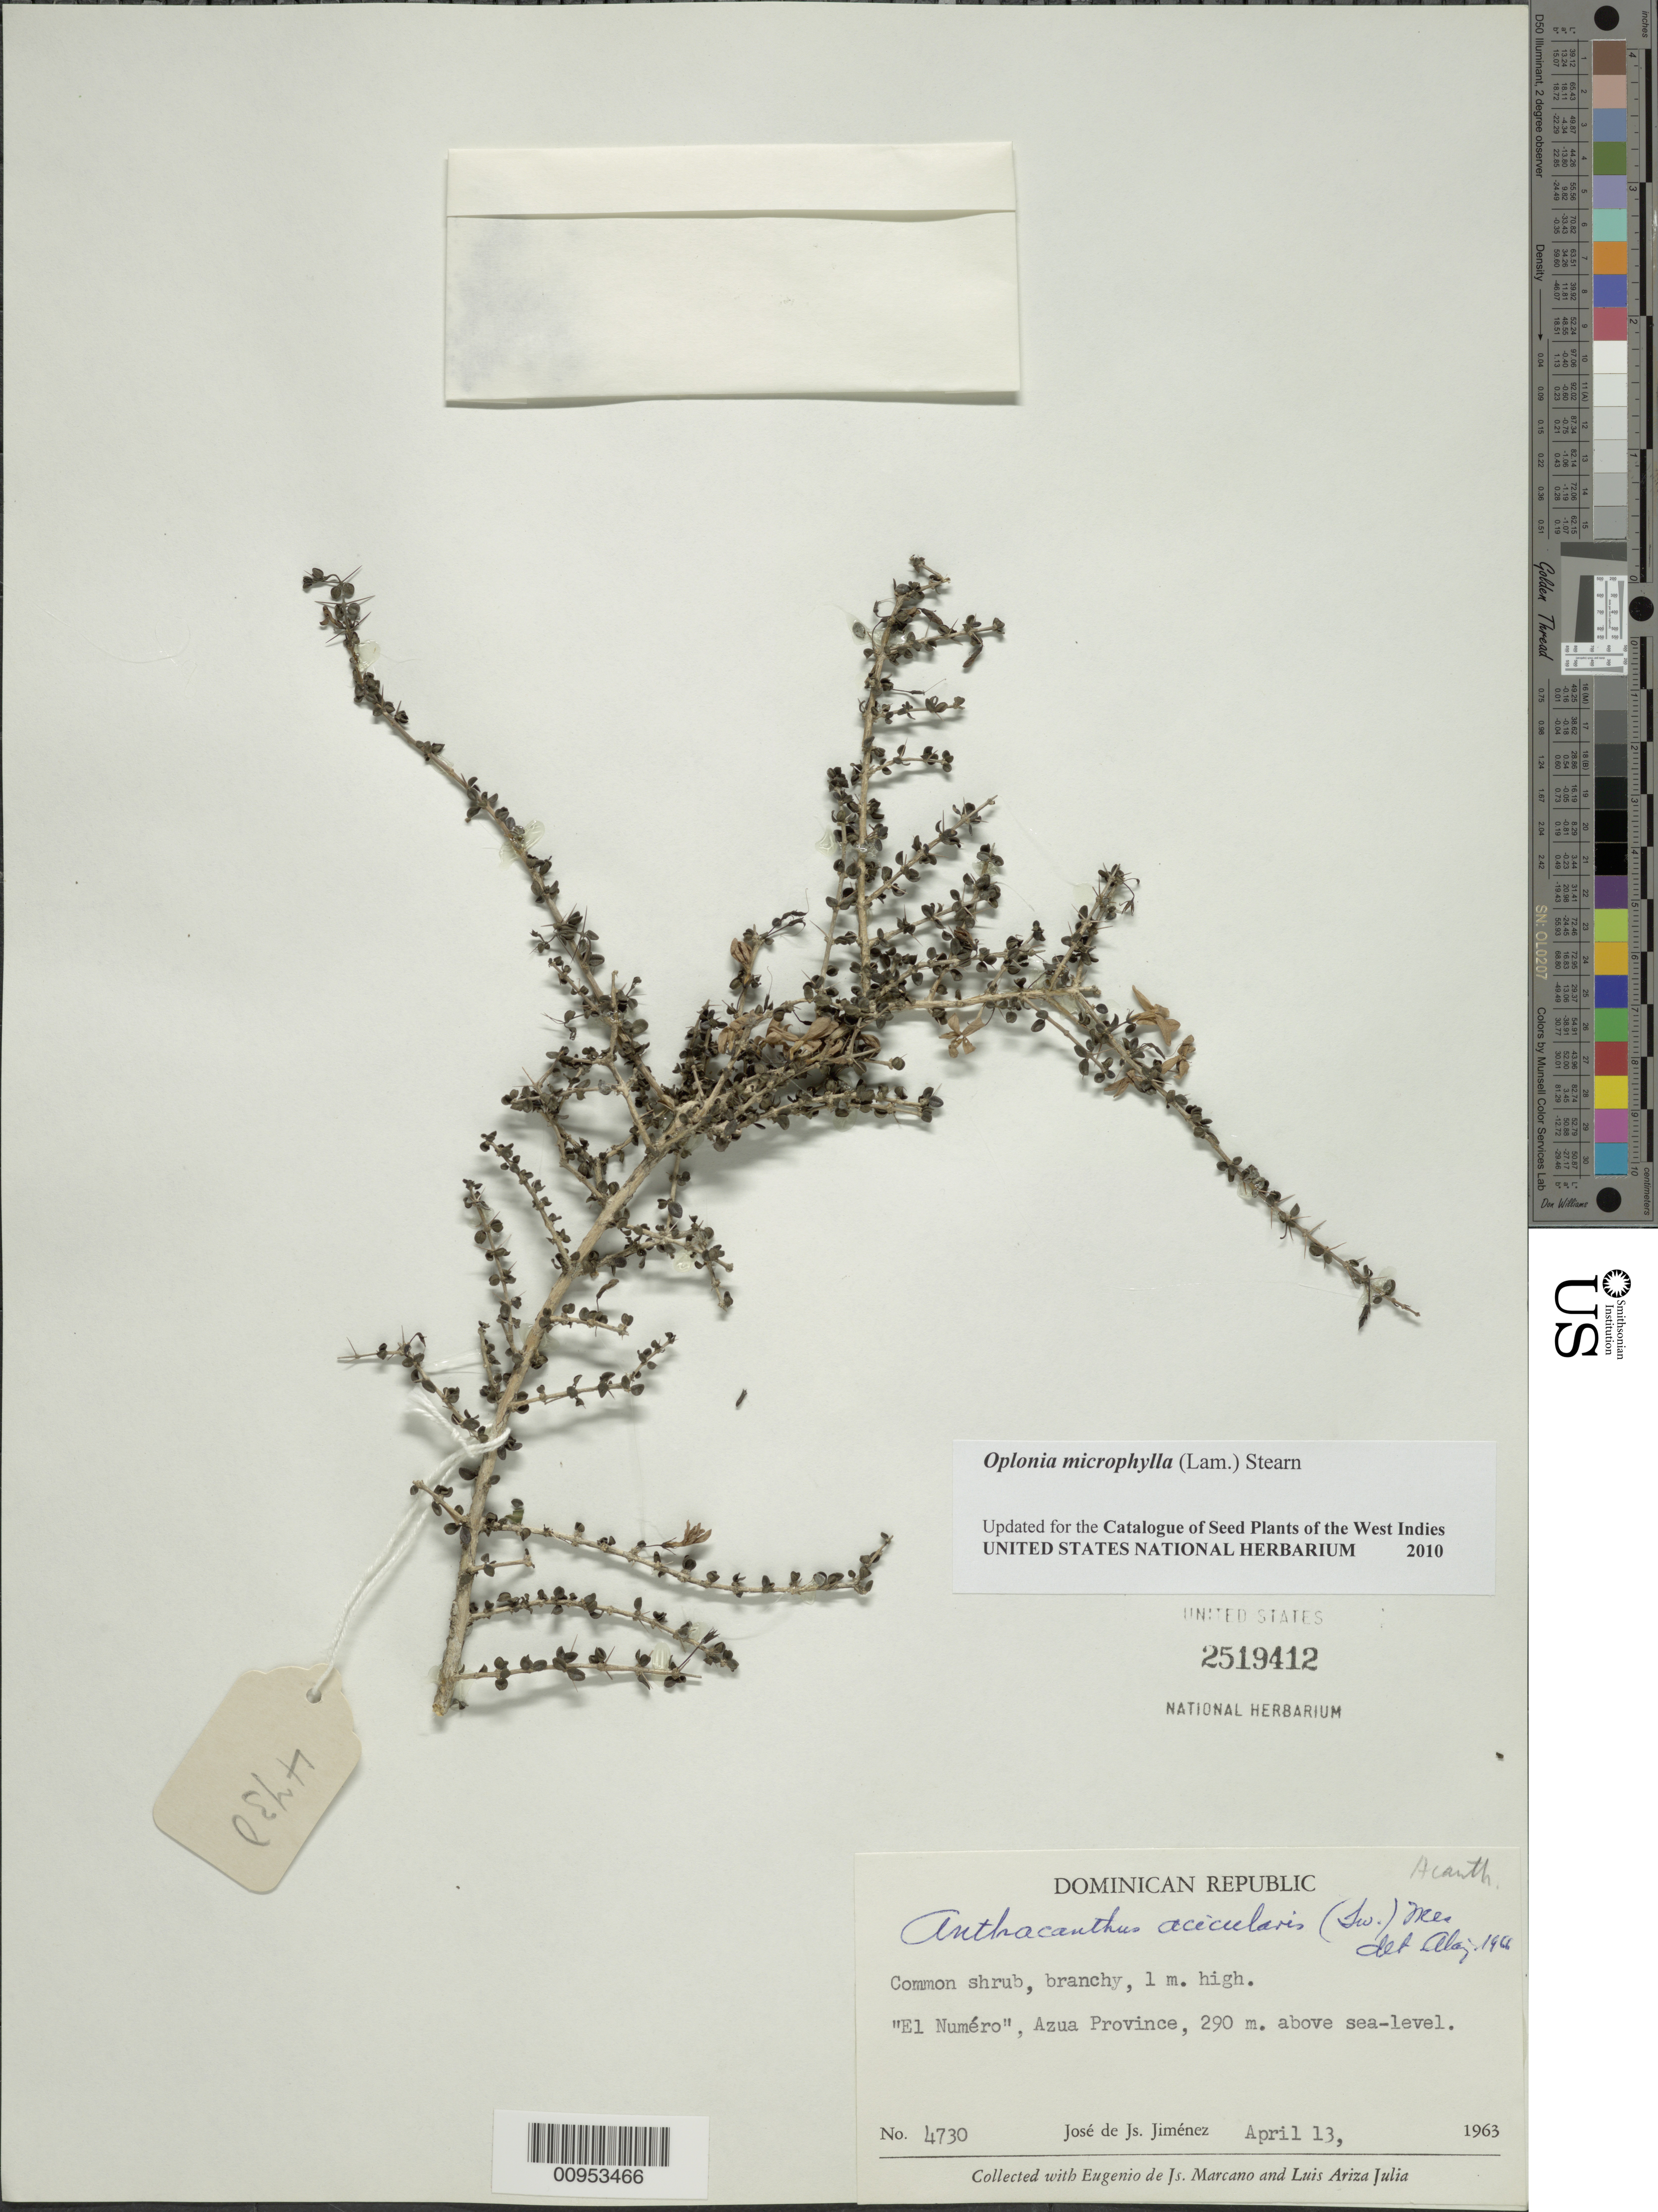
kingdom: Plantae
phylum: Tracheophyta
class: Magnoliopsida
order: Lamiales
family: Acanthaceae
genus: Oplonia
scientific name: Oplonia microphylla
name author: (Lam.) Stearn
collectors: J. J. Jiménez Almonte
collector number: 4730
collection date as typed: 13 Apr 1963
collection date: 1963-04-13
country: Dominican Republic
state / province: Azua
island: Hispaniola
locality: "El Numéro"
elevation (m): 290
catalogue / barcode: US 2519412